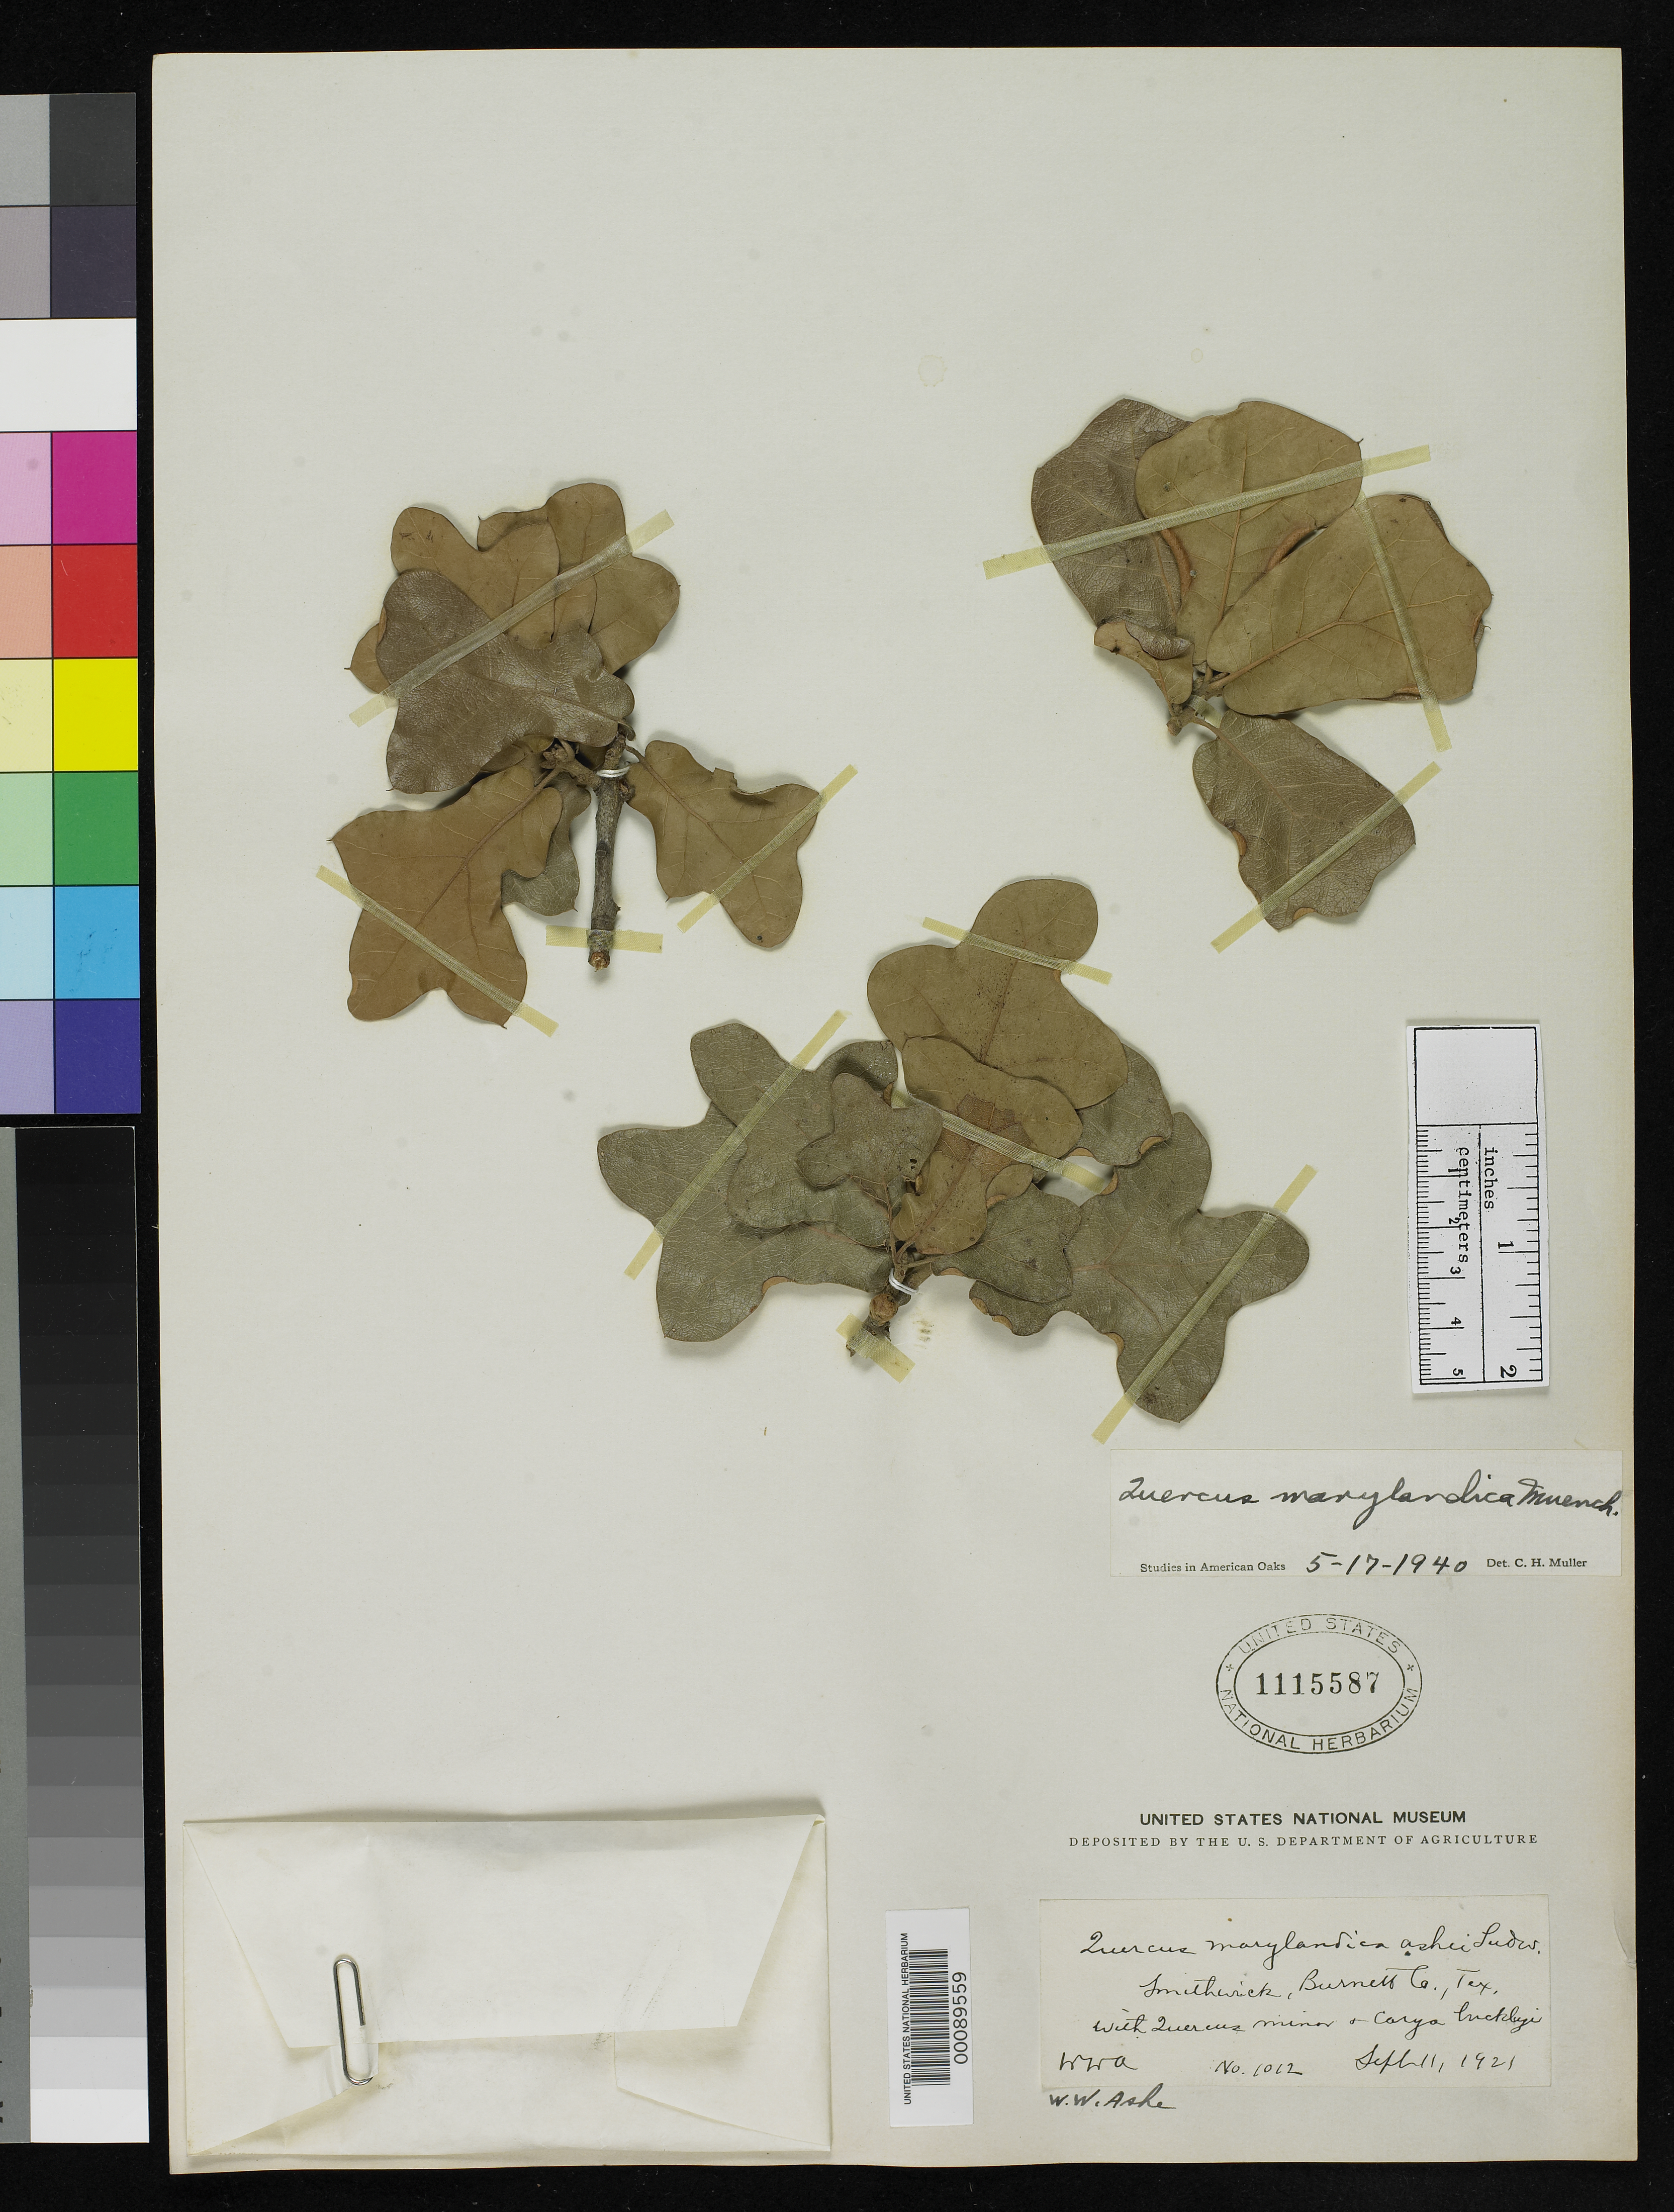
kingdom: Plantae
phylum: Tracheophyta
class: Magnoliopsida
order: Fagales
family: Fagaceae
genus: Quercus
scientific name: Quercus marilandica var. ashei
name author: Sudw.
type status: Type Collection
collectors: W. W. Ashe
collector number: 1012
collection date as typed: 11 Sep 1921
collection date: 1921-09-11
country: United States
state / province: Texas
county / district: Burnet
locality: Smithwick.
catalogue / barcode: US 1115587